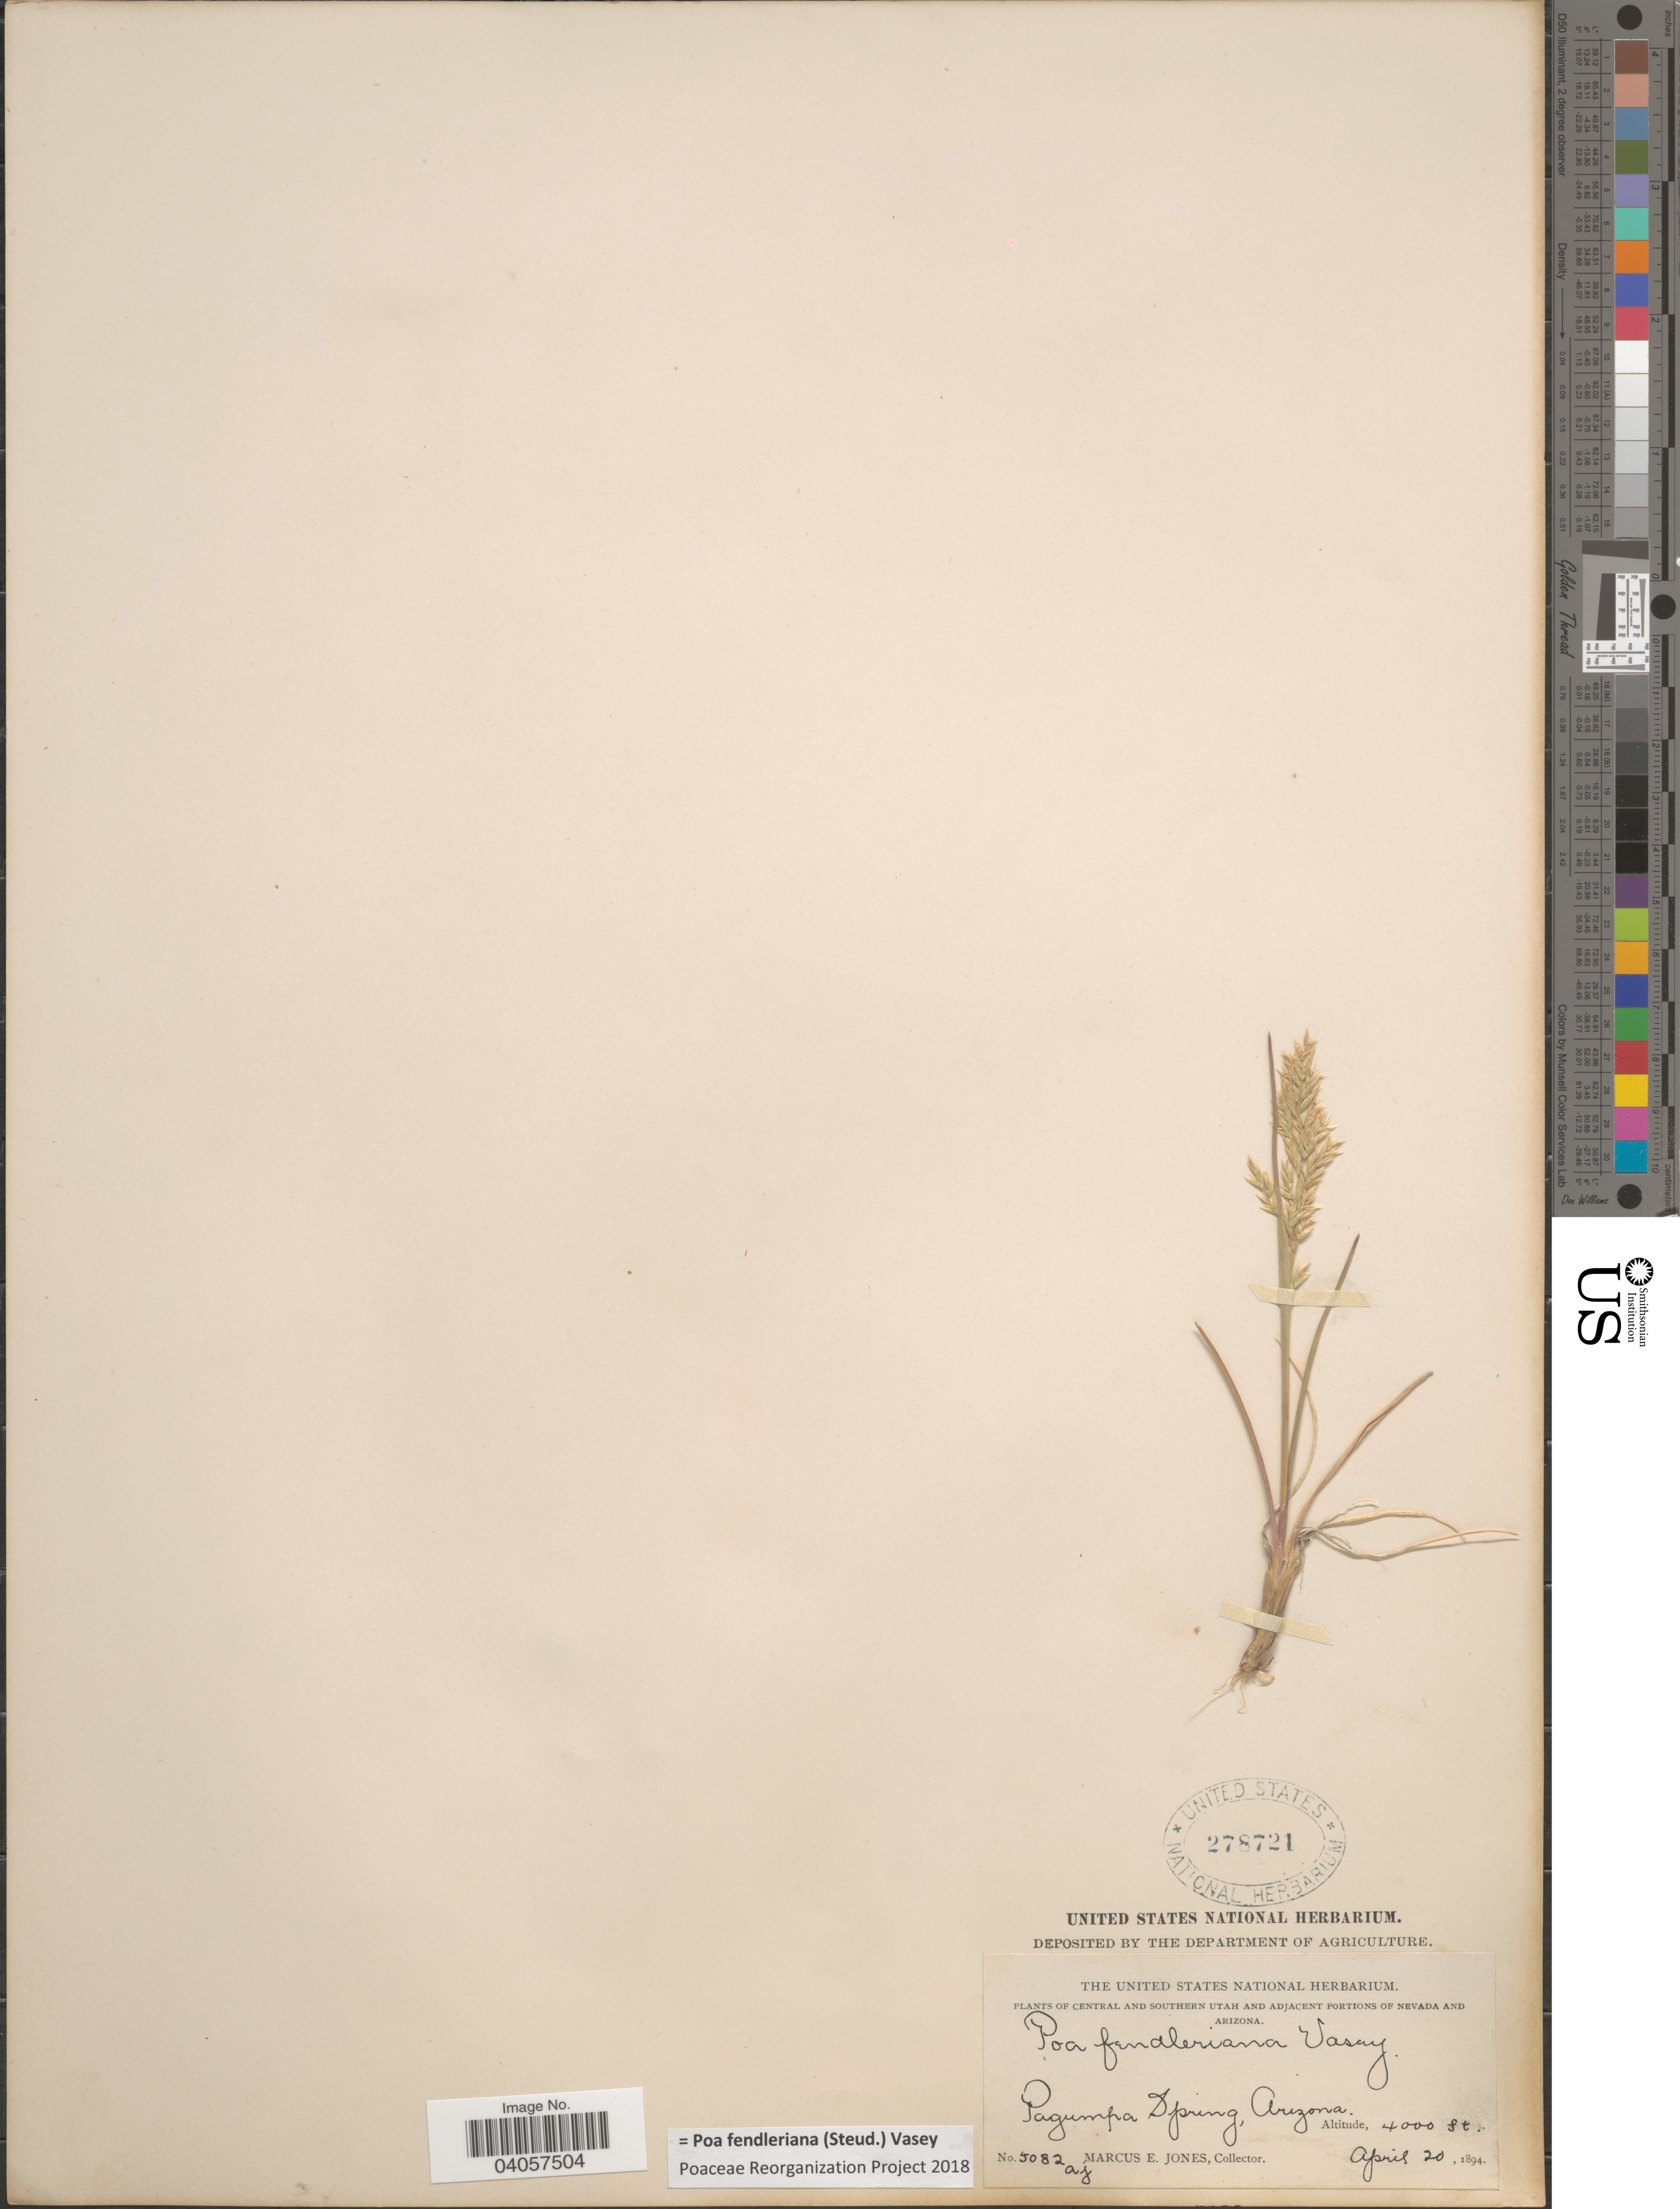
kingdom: Plantae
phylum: Tracheophyta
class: Liliopsida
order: Poales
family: Poaceae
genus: Poa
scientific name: Poa fendleriana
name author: (Steud.) Vasey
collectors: M. E. Jones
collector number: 5082aj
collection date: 1894-04-20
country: United States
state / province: Arizona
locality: Pagumpa Spring.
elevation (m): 1219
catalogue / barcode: US 278721